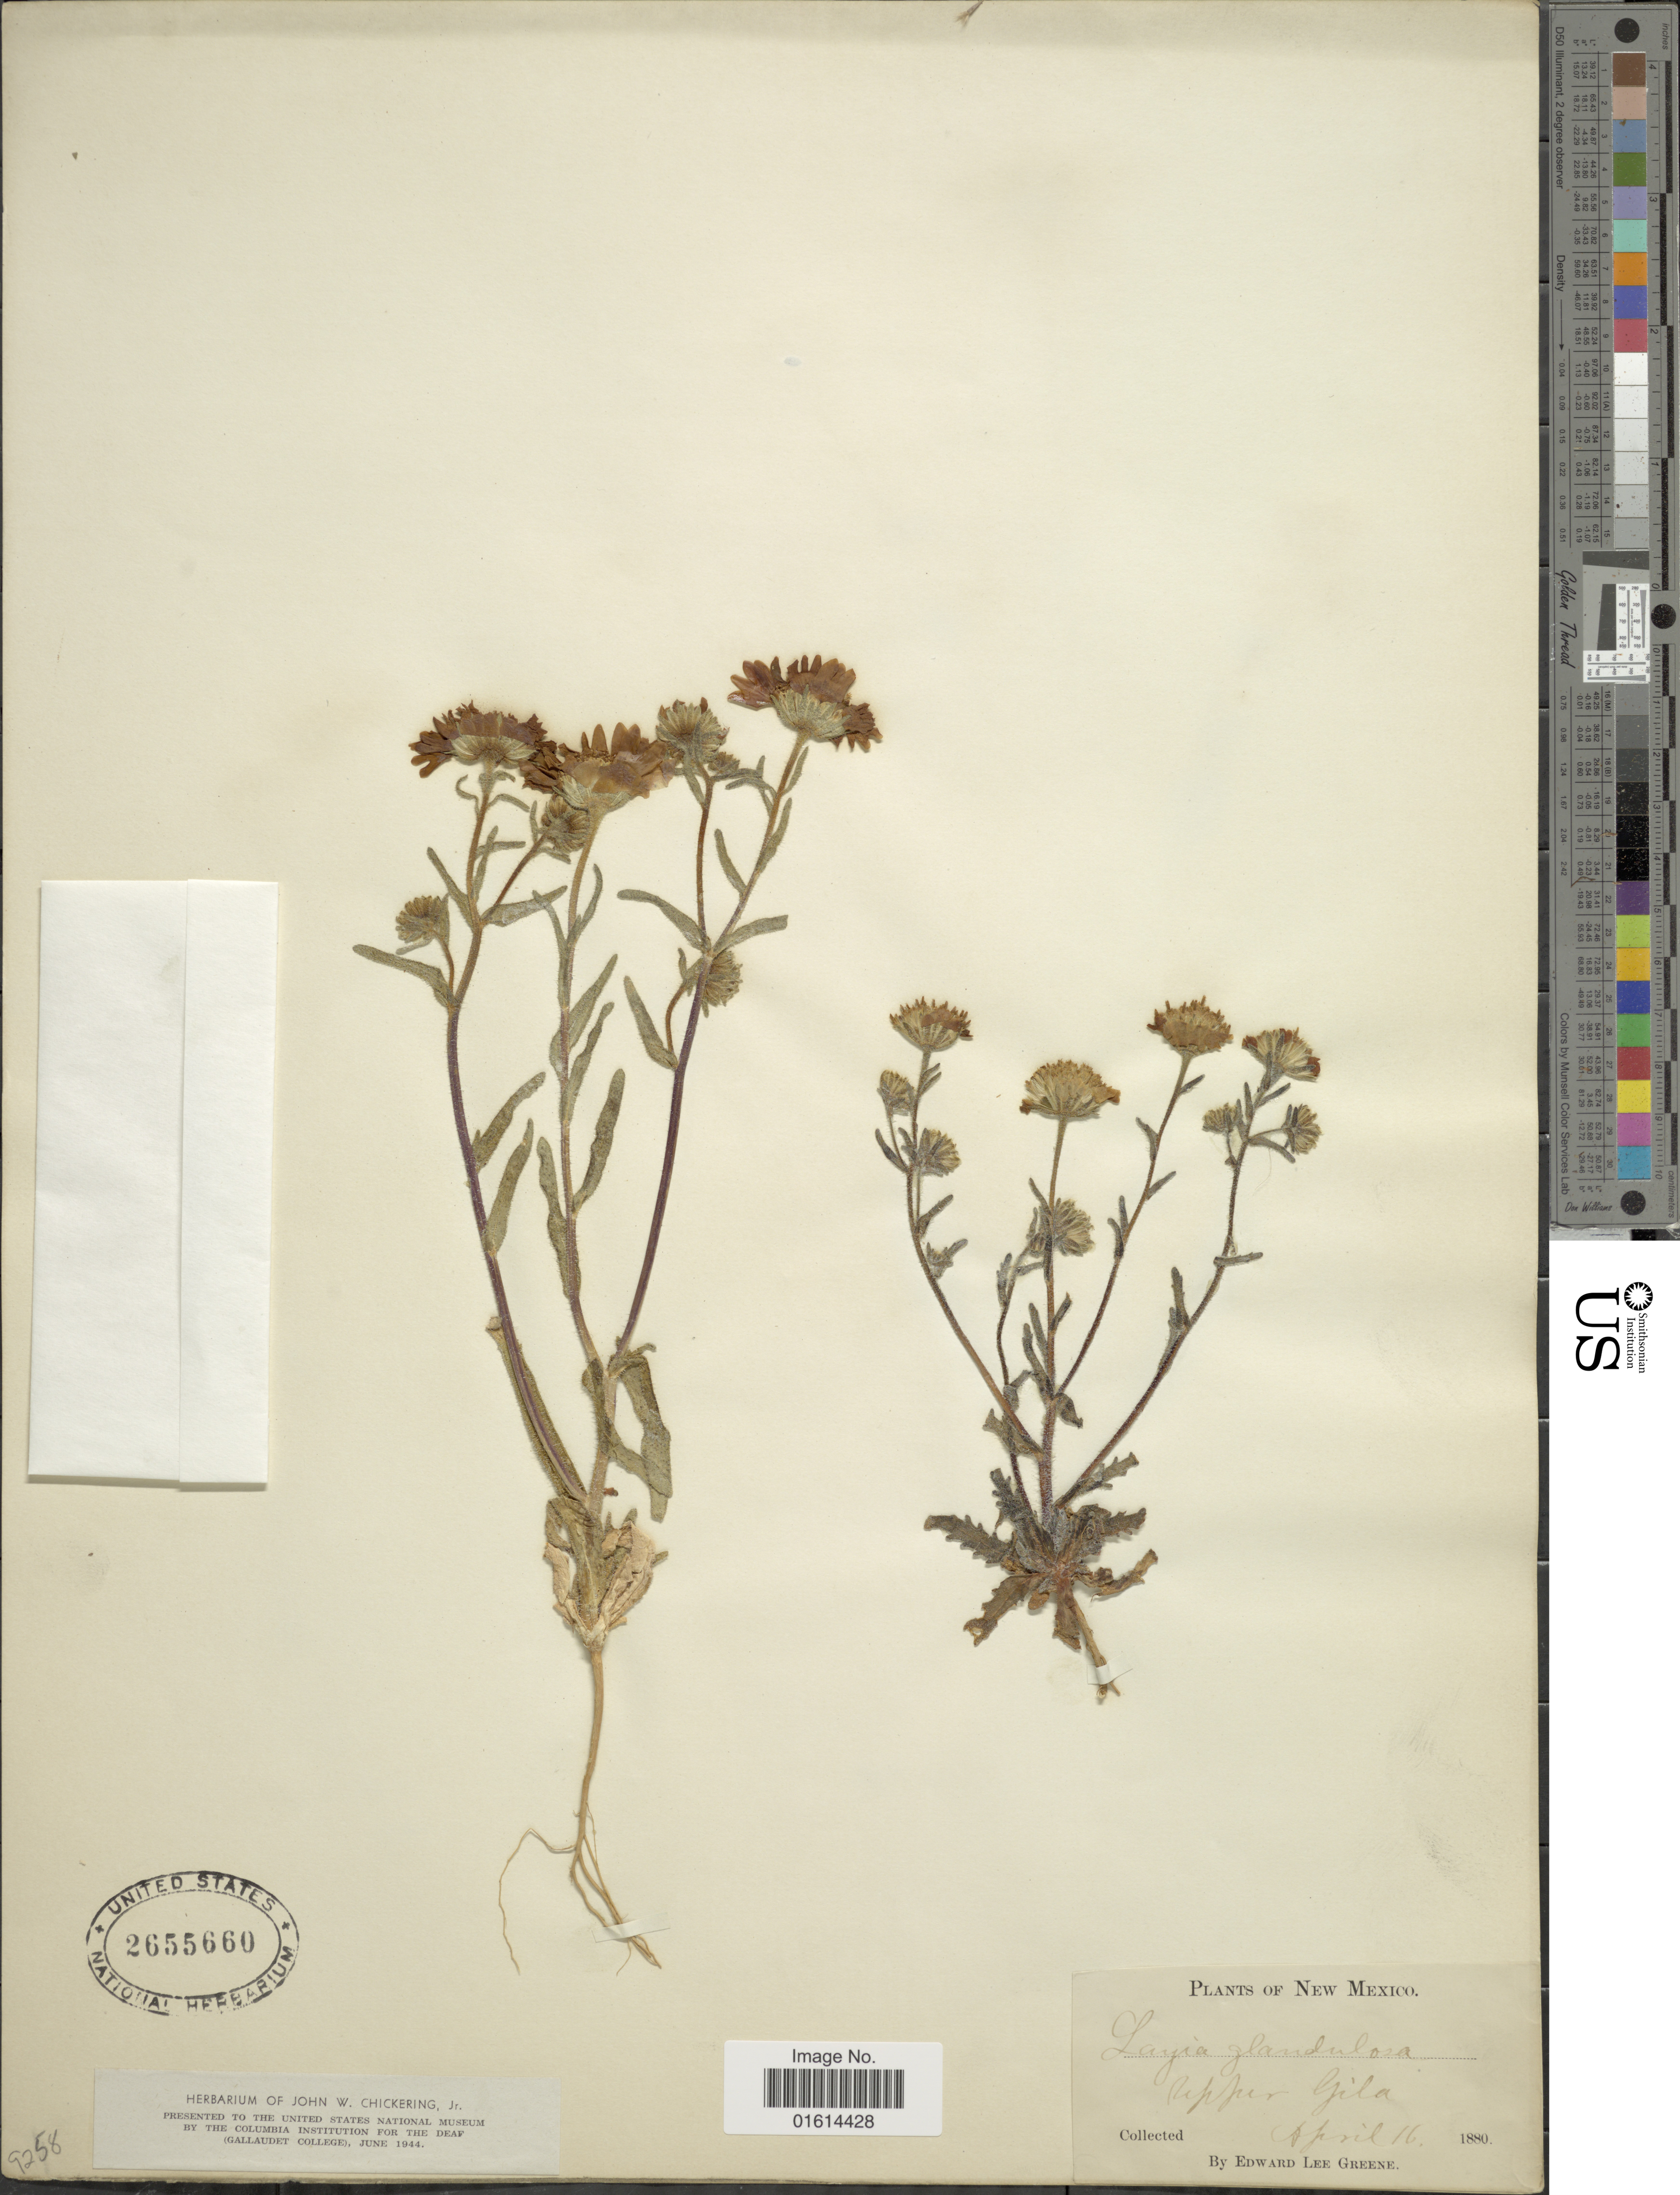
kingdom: Plantae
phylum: Tracheophyta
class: Magnoliopsida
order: Asterales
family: Asteraceae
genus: Layia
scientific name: Layia glandulosa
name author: Hook. & Arn.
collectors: E. L. Greene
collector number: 9258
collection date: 1880-04-16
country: United States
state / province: New Mexico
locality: Upper Gila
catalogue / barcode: US 2655660